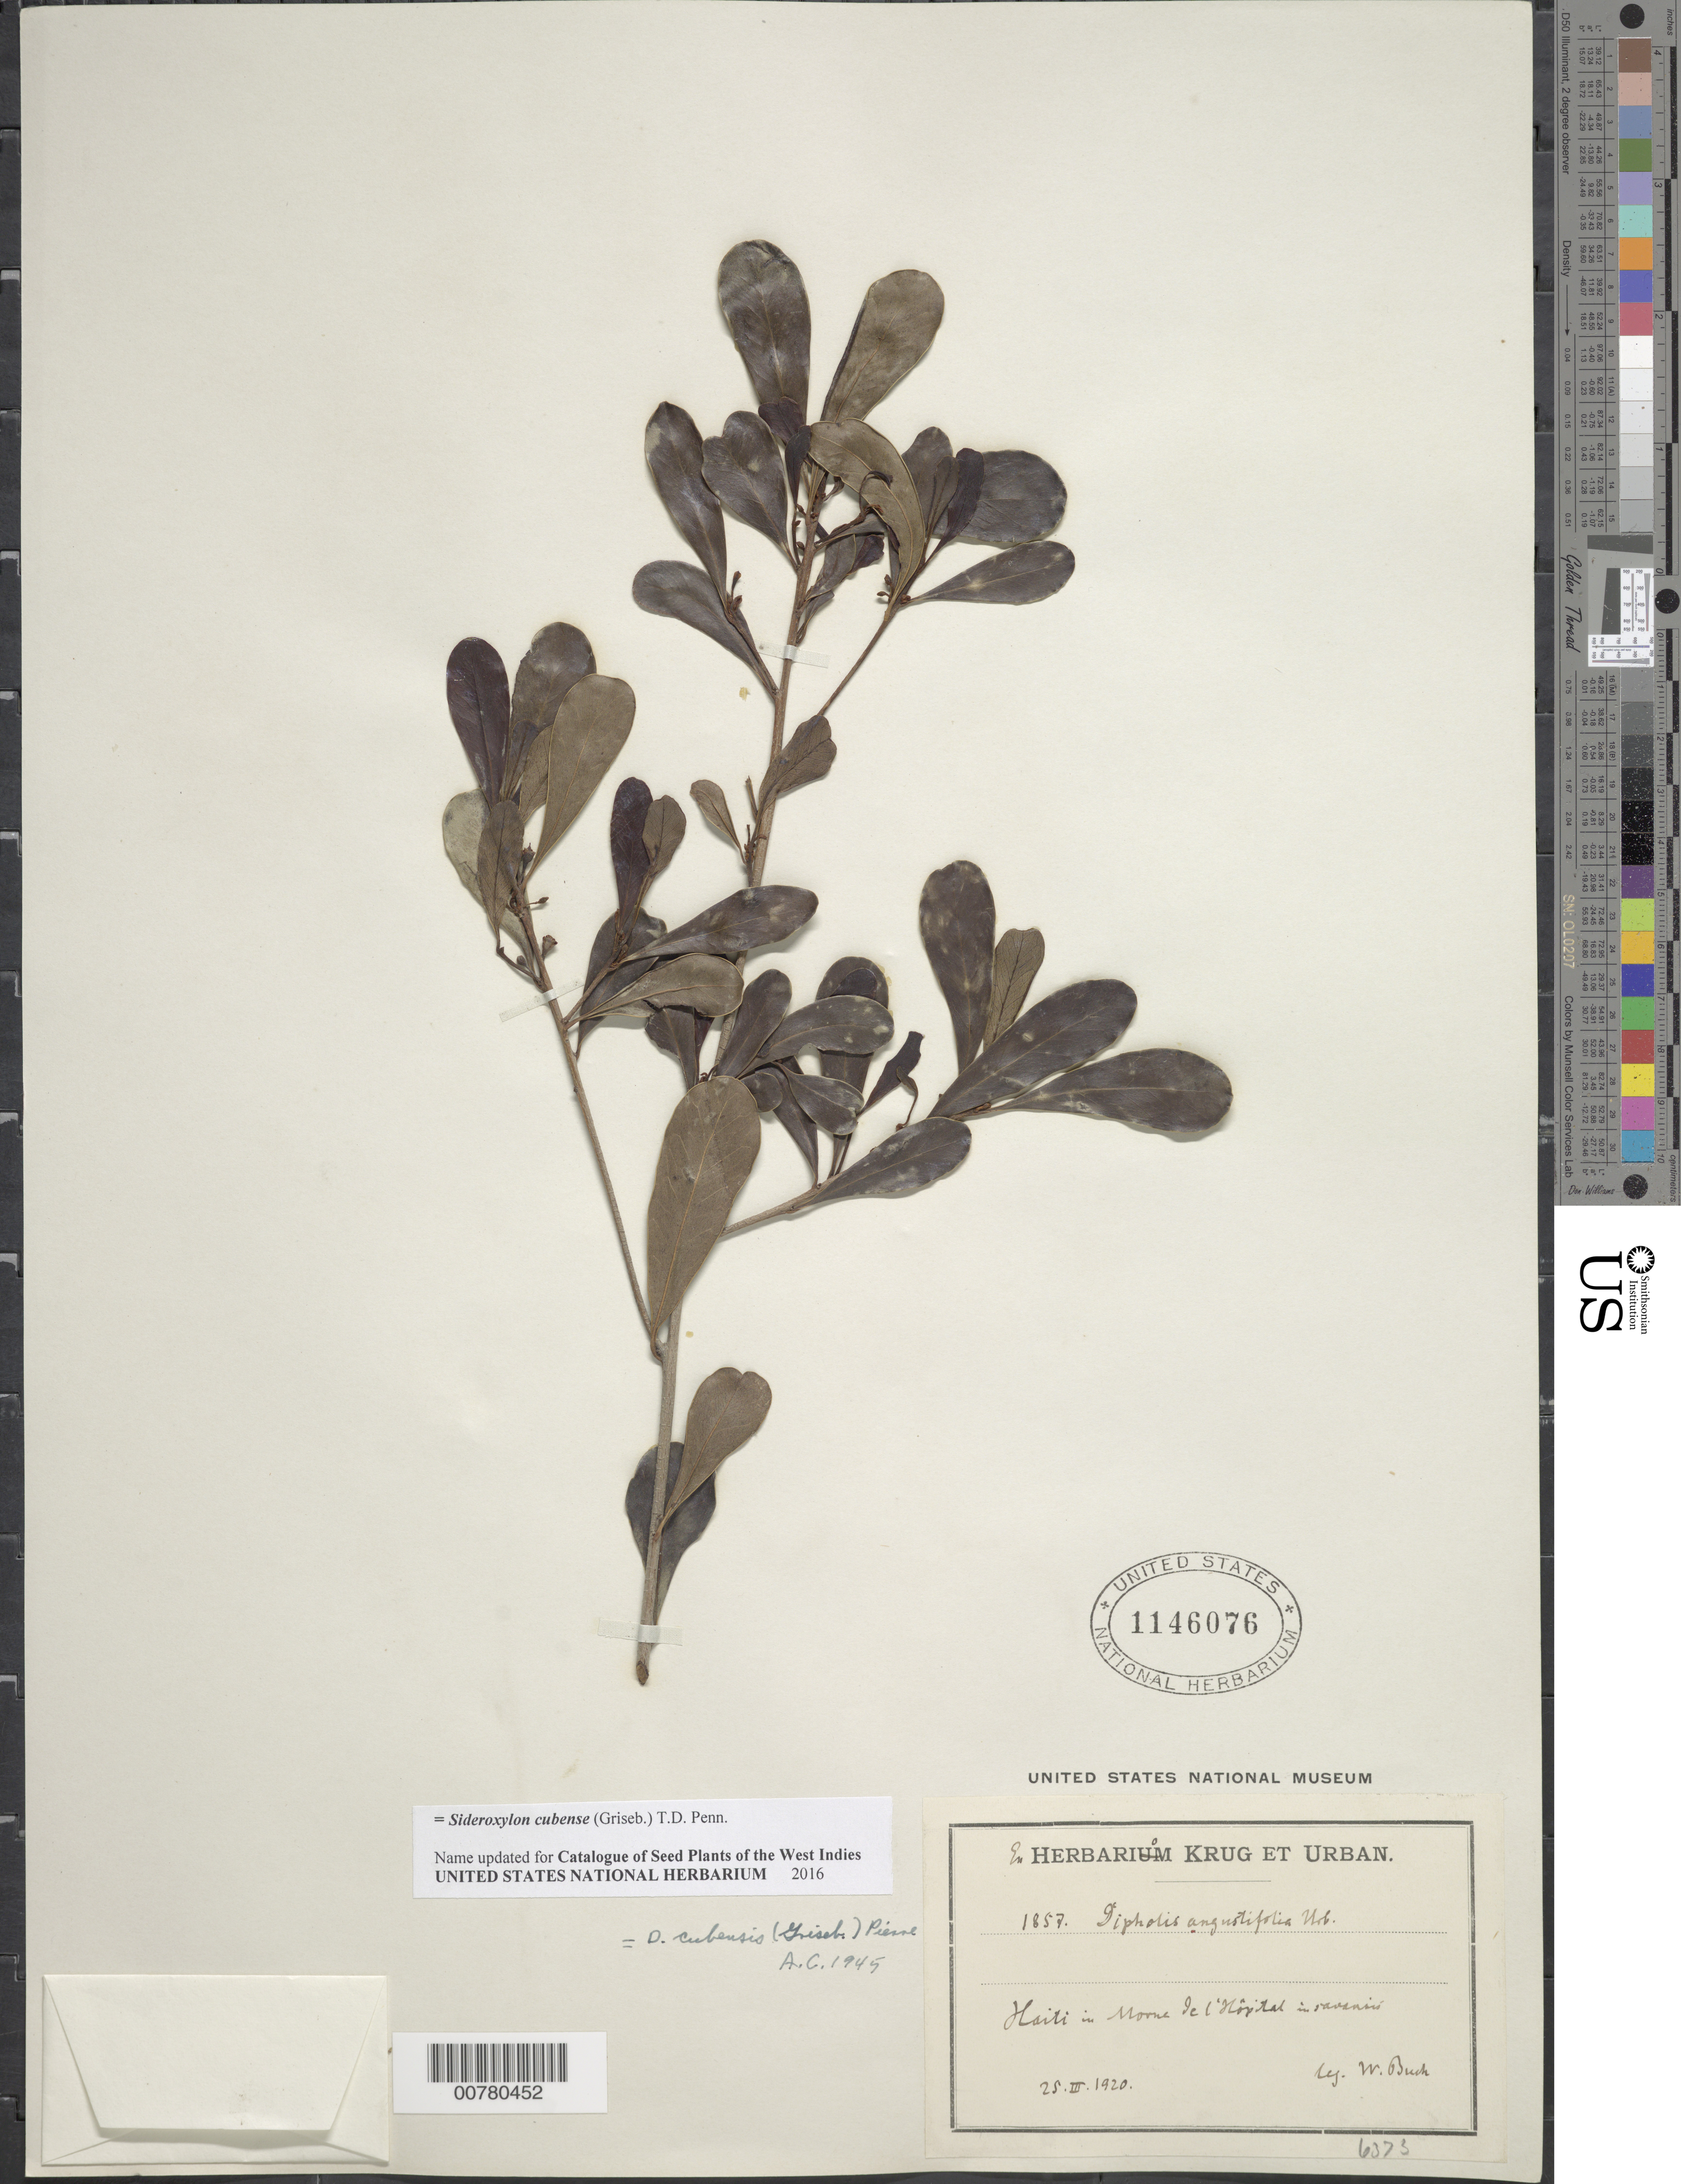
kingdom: Plantae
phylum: Tracheophyta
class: Magnoliopsida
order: Ericales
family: Sapotaceae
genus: Sideroxylon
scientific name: Sideroxylon cubense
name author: (Griseb.) T.D. Penn.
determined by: Cronquist, A. J.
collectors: W. Buch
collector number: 1857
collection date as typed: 25 Mar 1920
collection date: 1920-03-25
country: Haiti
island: Hispaniola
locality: Morne de l'Hôpital.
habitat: In savanins.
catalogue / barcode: US 1146076